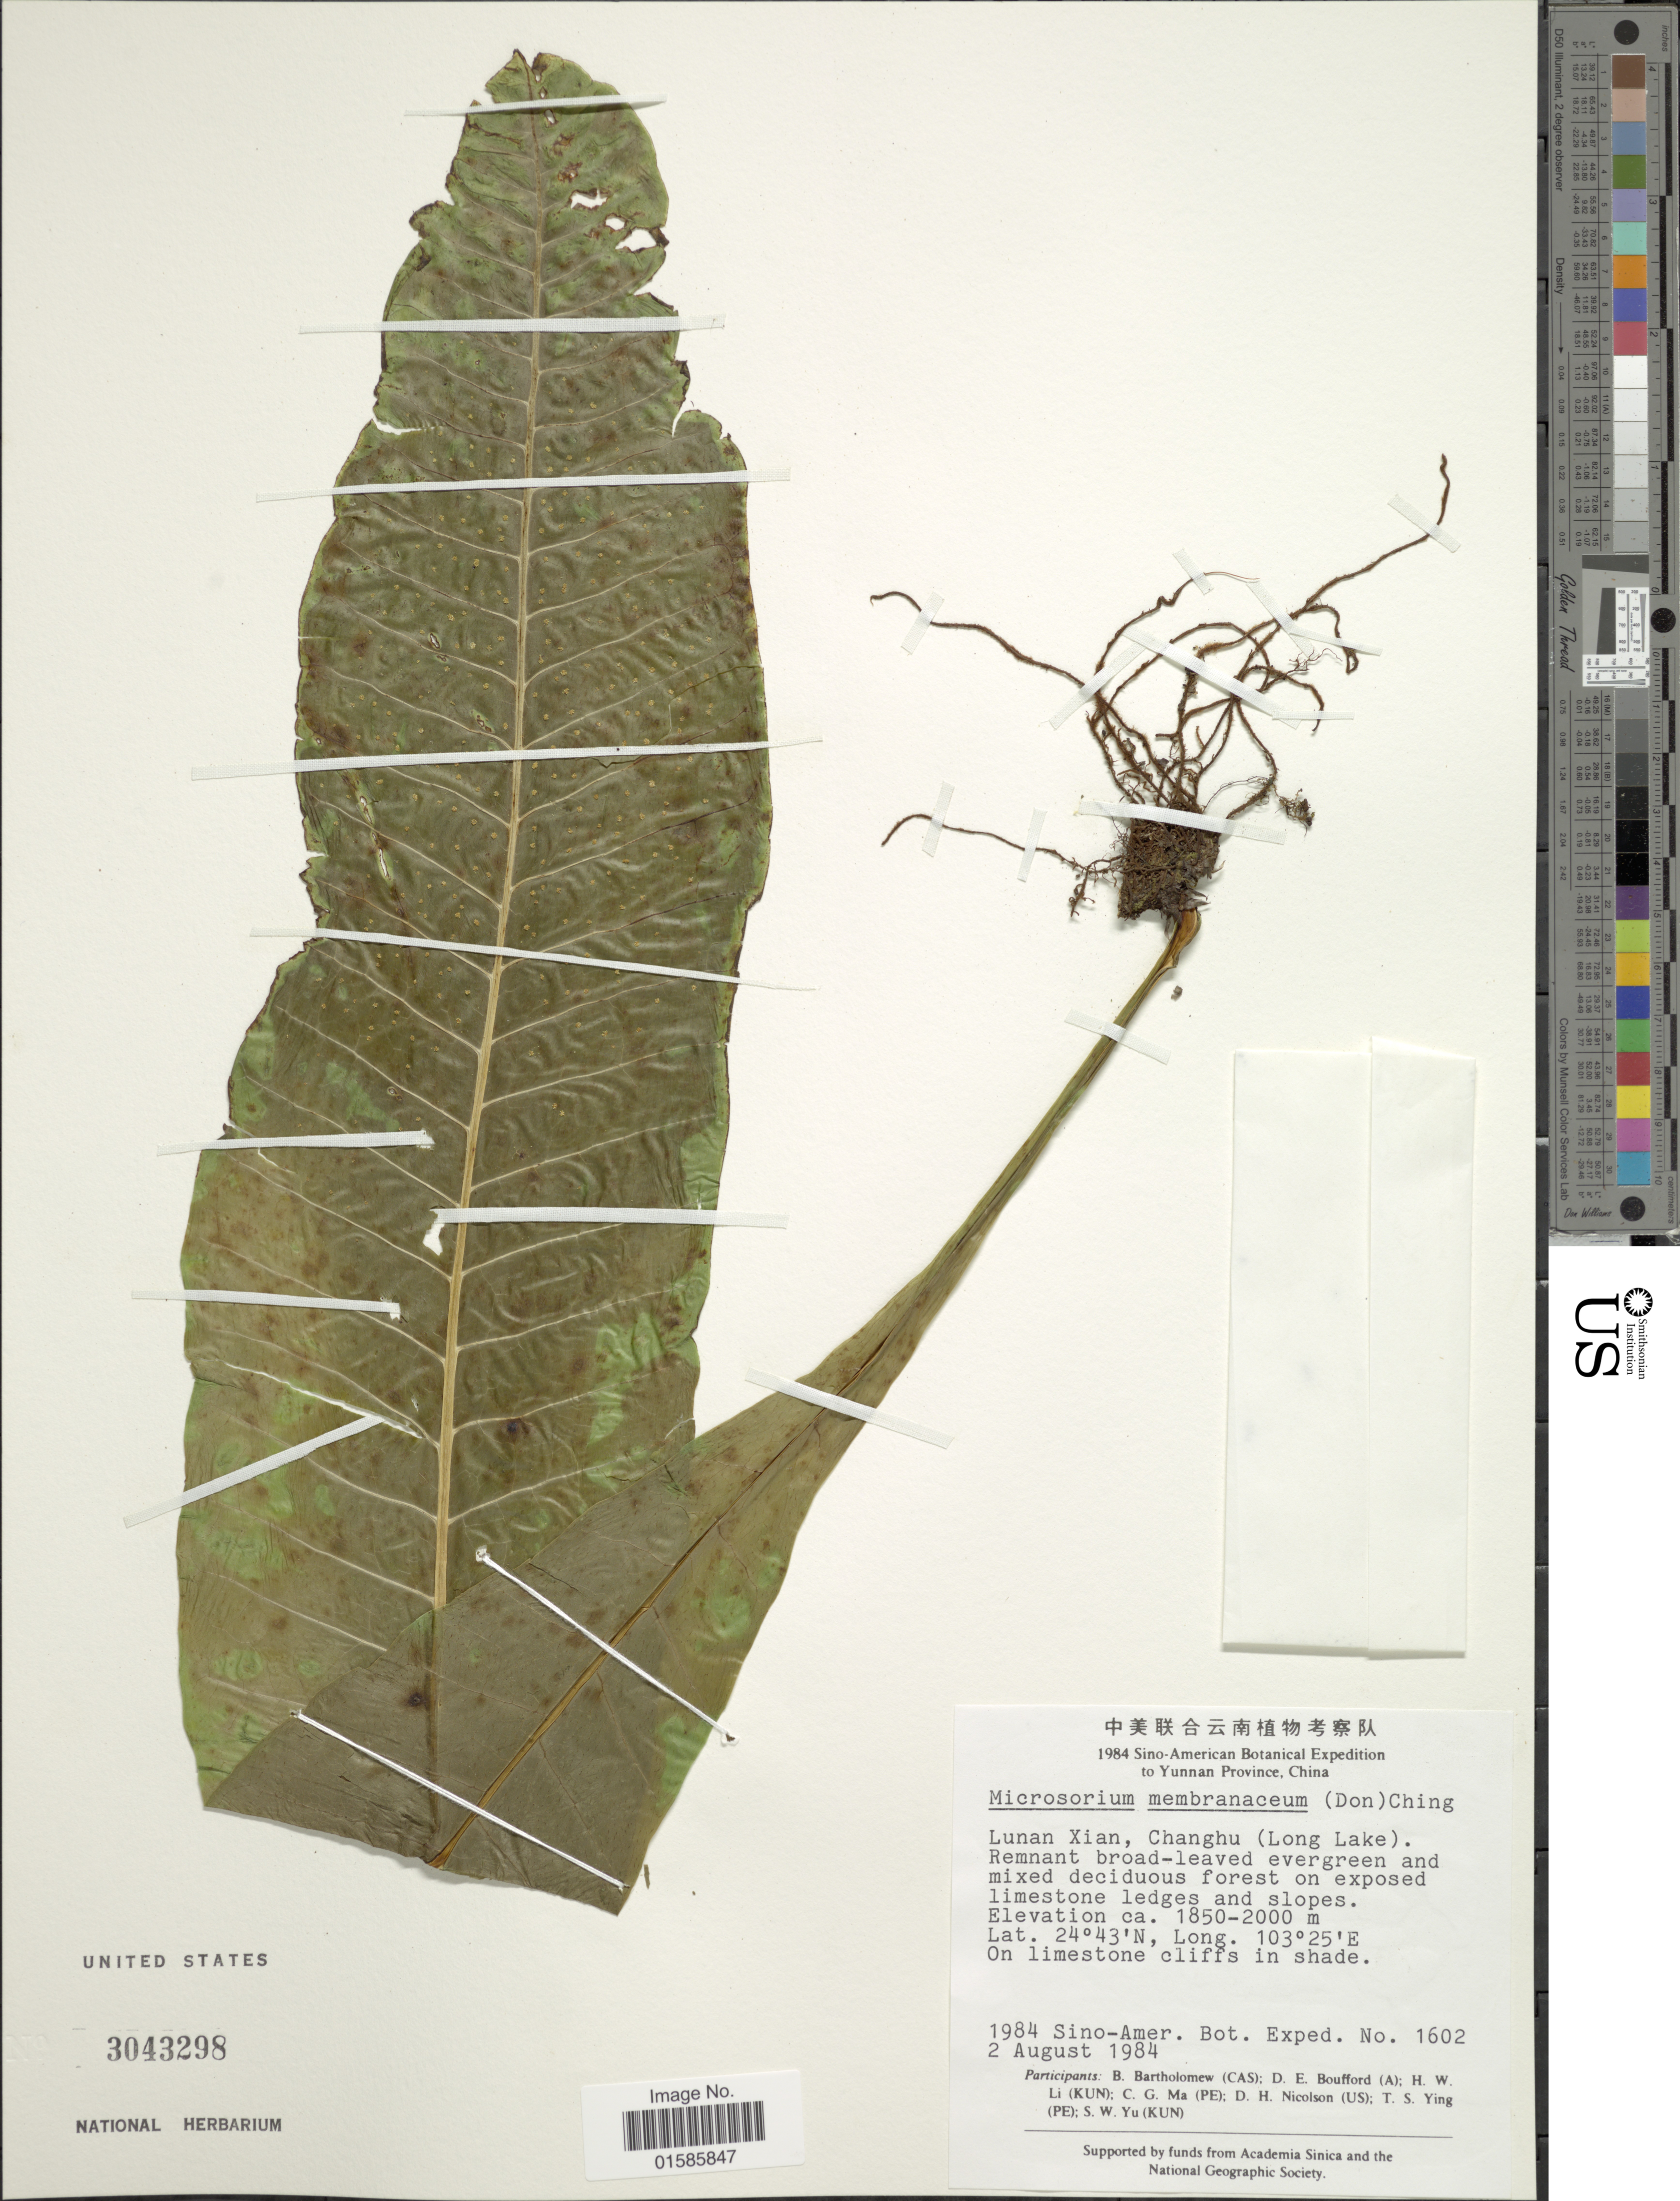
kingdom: Plantae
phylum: Tracheophyta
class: Polypodiopsida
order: Polypodiales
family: Polypodiaceae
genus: Microsorum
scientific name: Microsorum membranaceum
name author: (D. Don) Ching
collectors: Sino-Amer. Bot. Exped. 1984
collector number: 1602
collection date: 1984-08-02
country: China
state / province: Yunnan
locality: Lunan Xian, Changhu (Long Lake)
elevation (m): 1850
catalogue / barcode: US 3043298